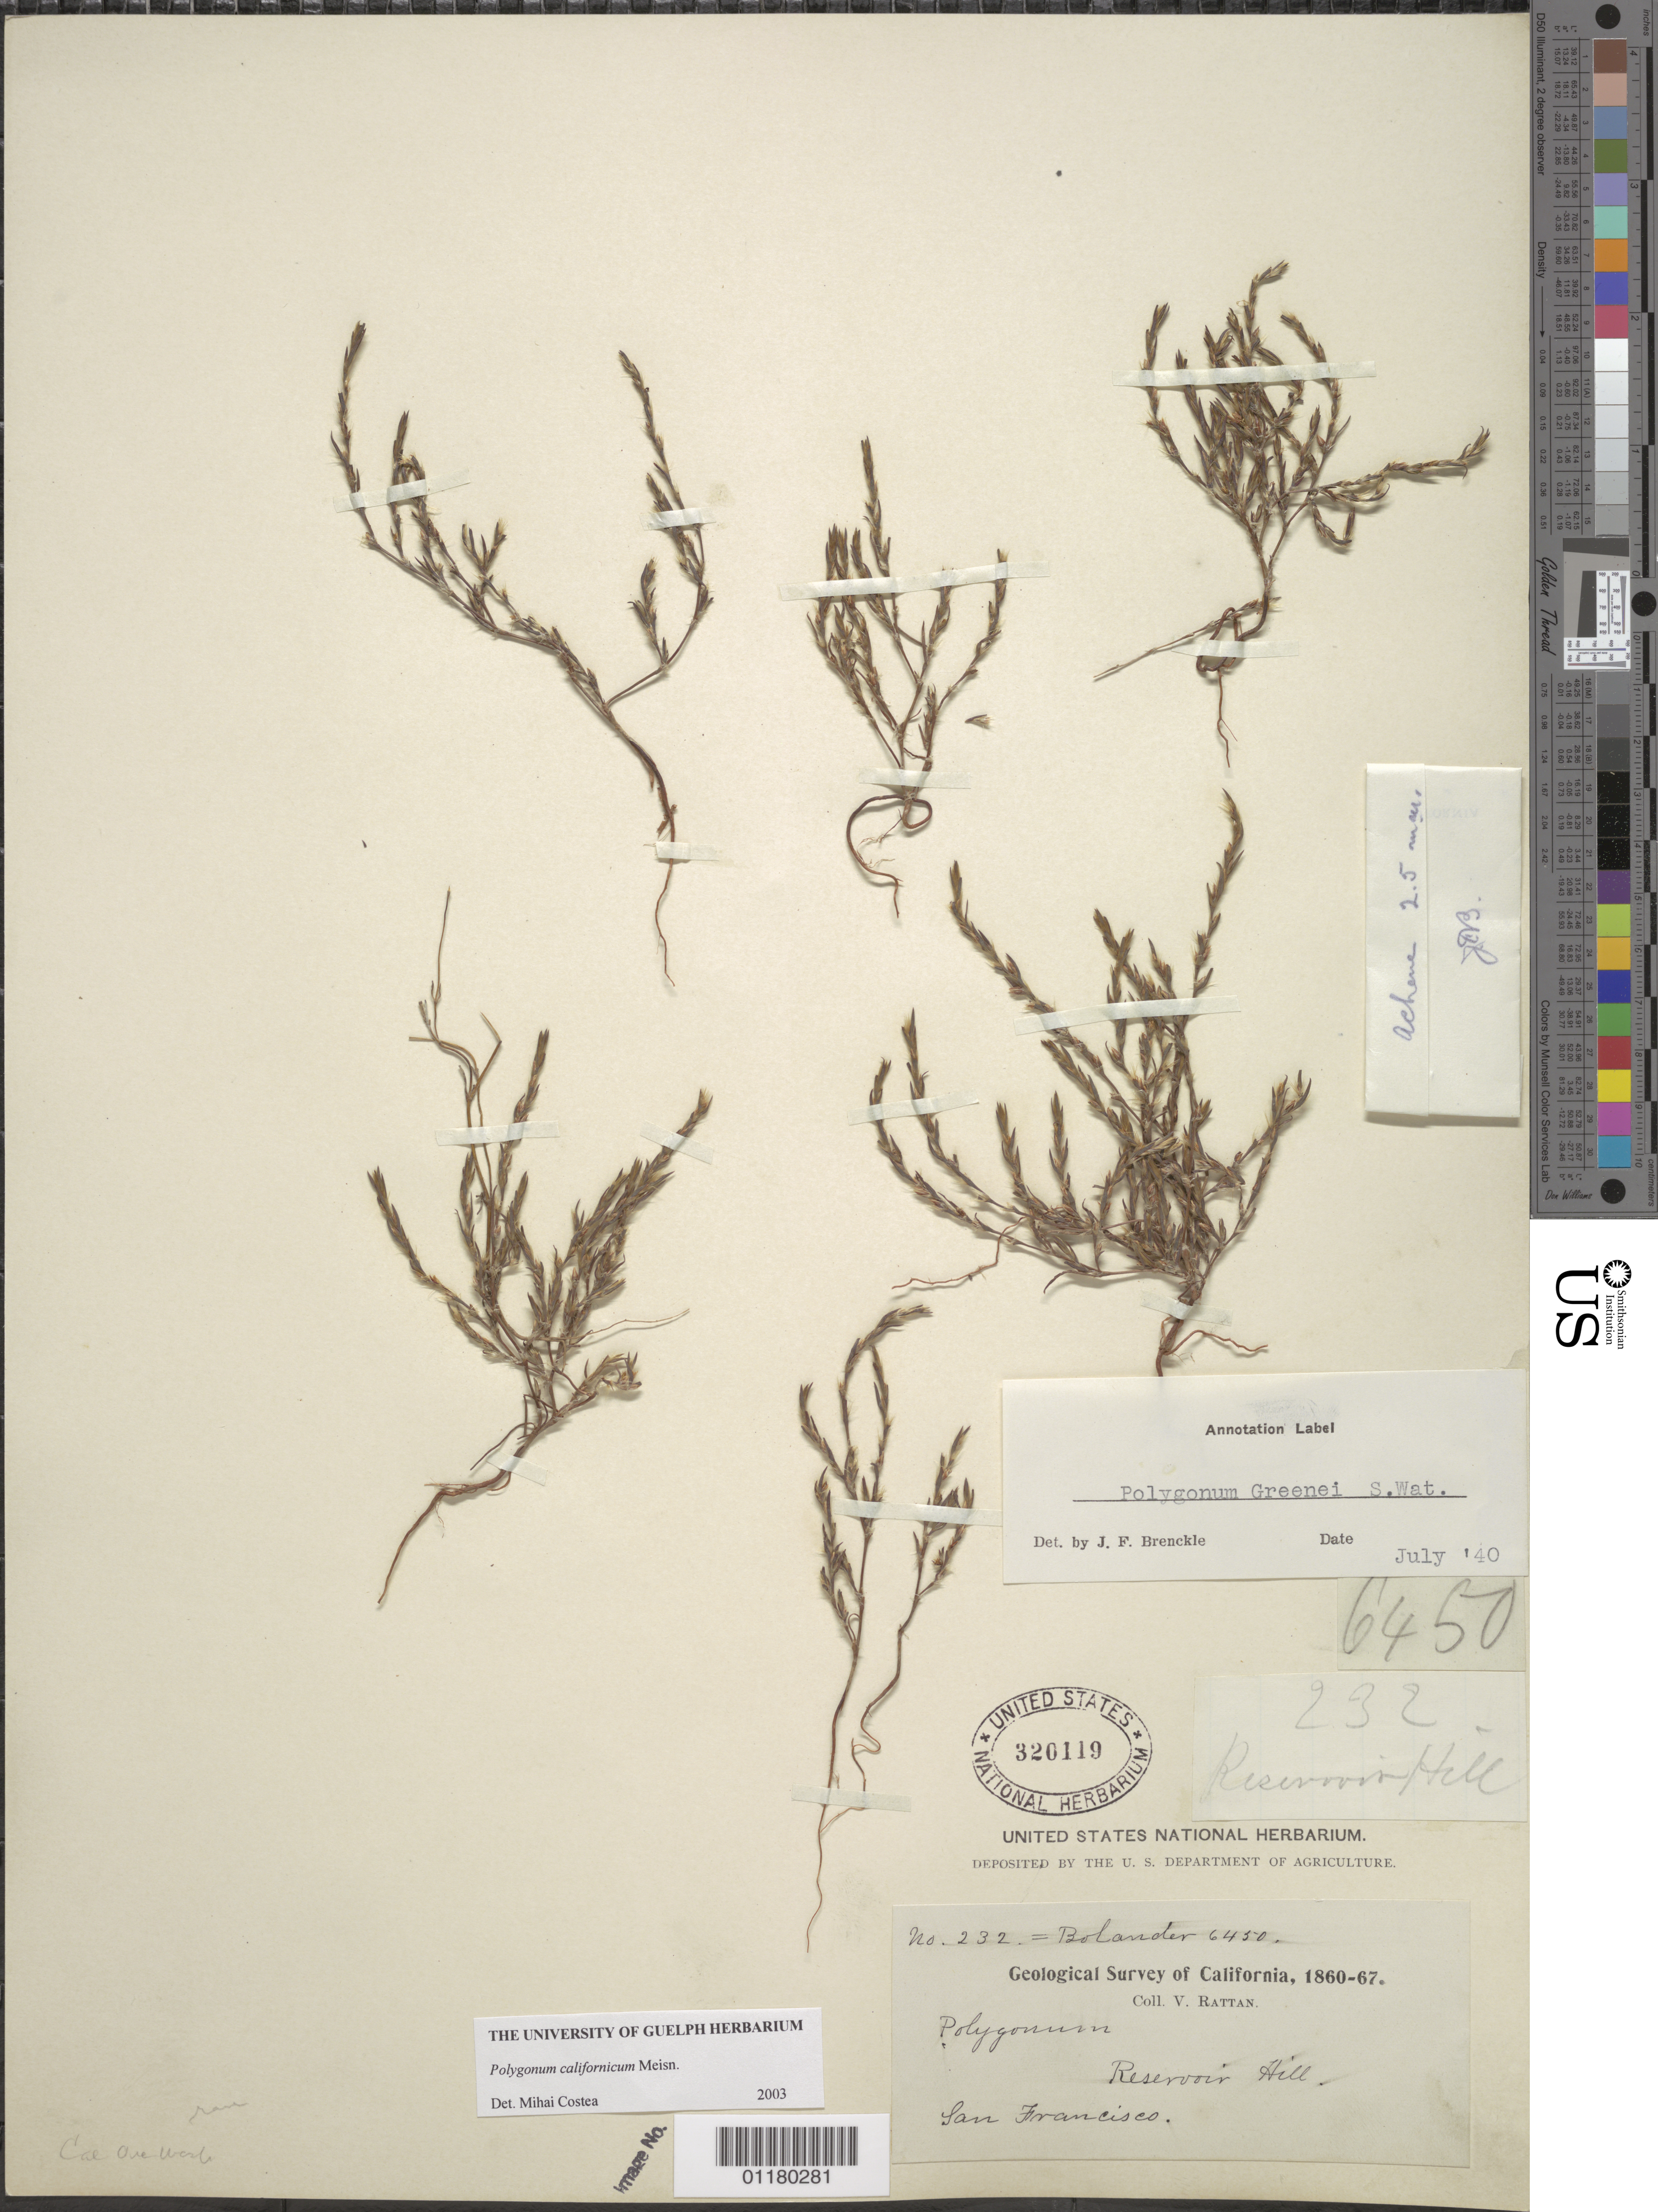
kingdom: Plantae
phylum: Tracheophyta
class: Magnoliopsida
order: Caryophyllales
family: Polygonaceae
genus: Polygonum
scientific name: Polygonum californicum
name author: Meisn.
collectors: V. Rattan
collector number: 232=Bolander 6450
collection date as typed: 1860 to -- --- 1867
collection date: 1860/1867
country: United States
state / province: California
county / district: San Francisco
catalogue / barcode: US 320119